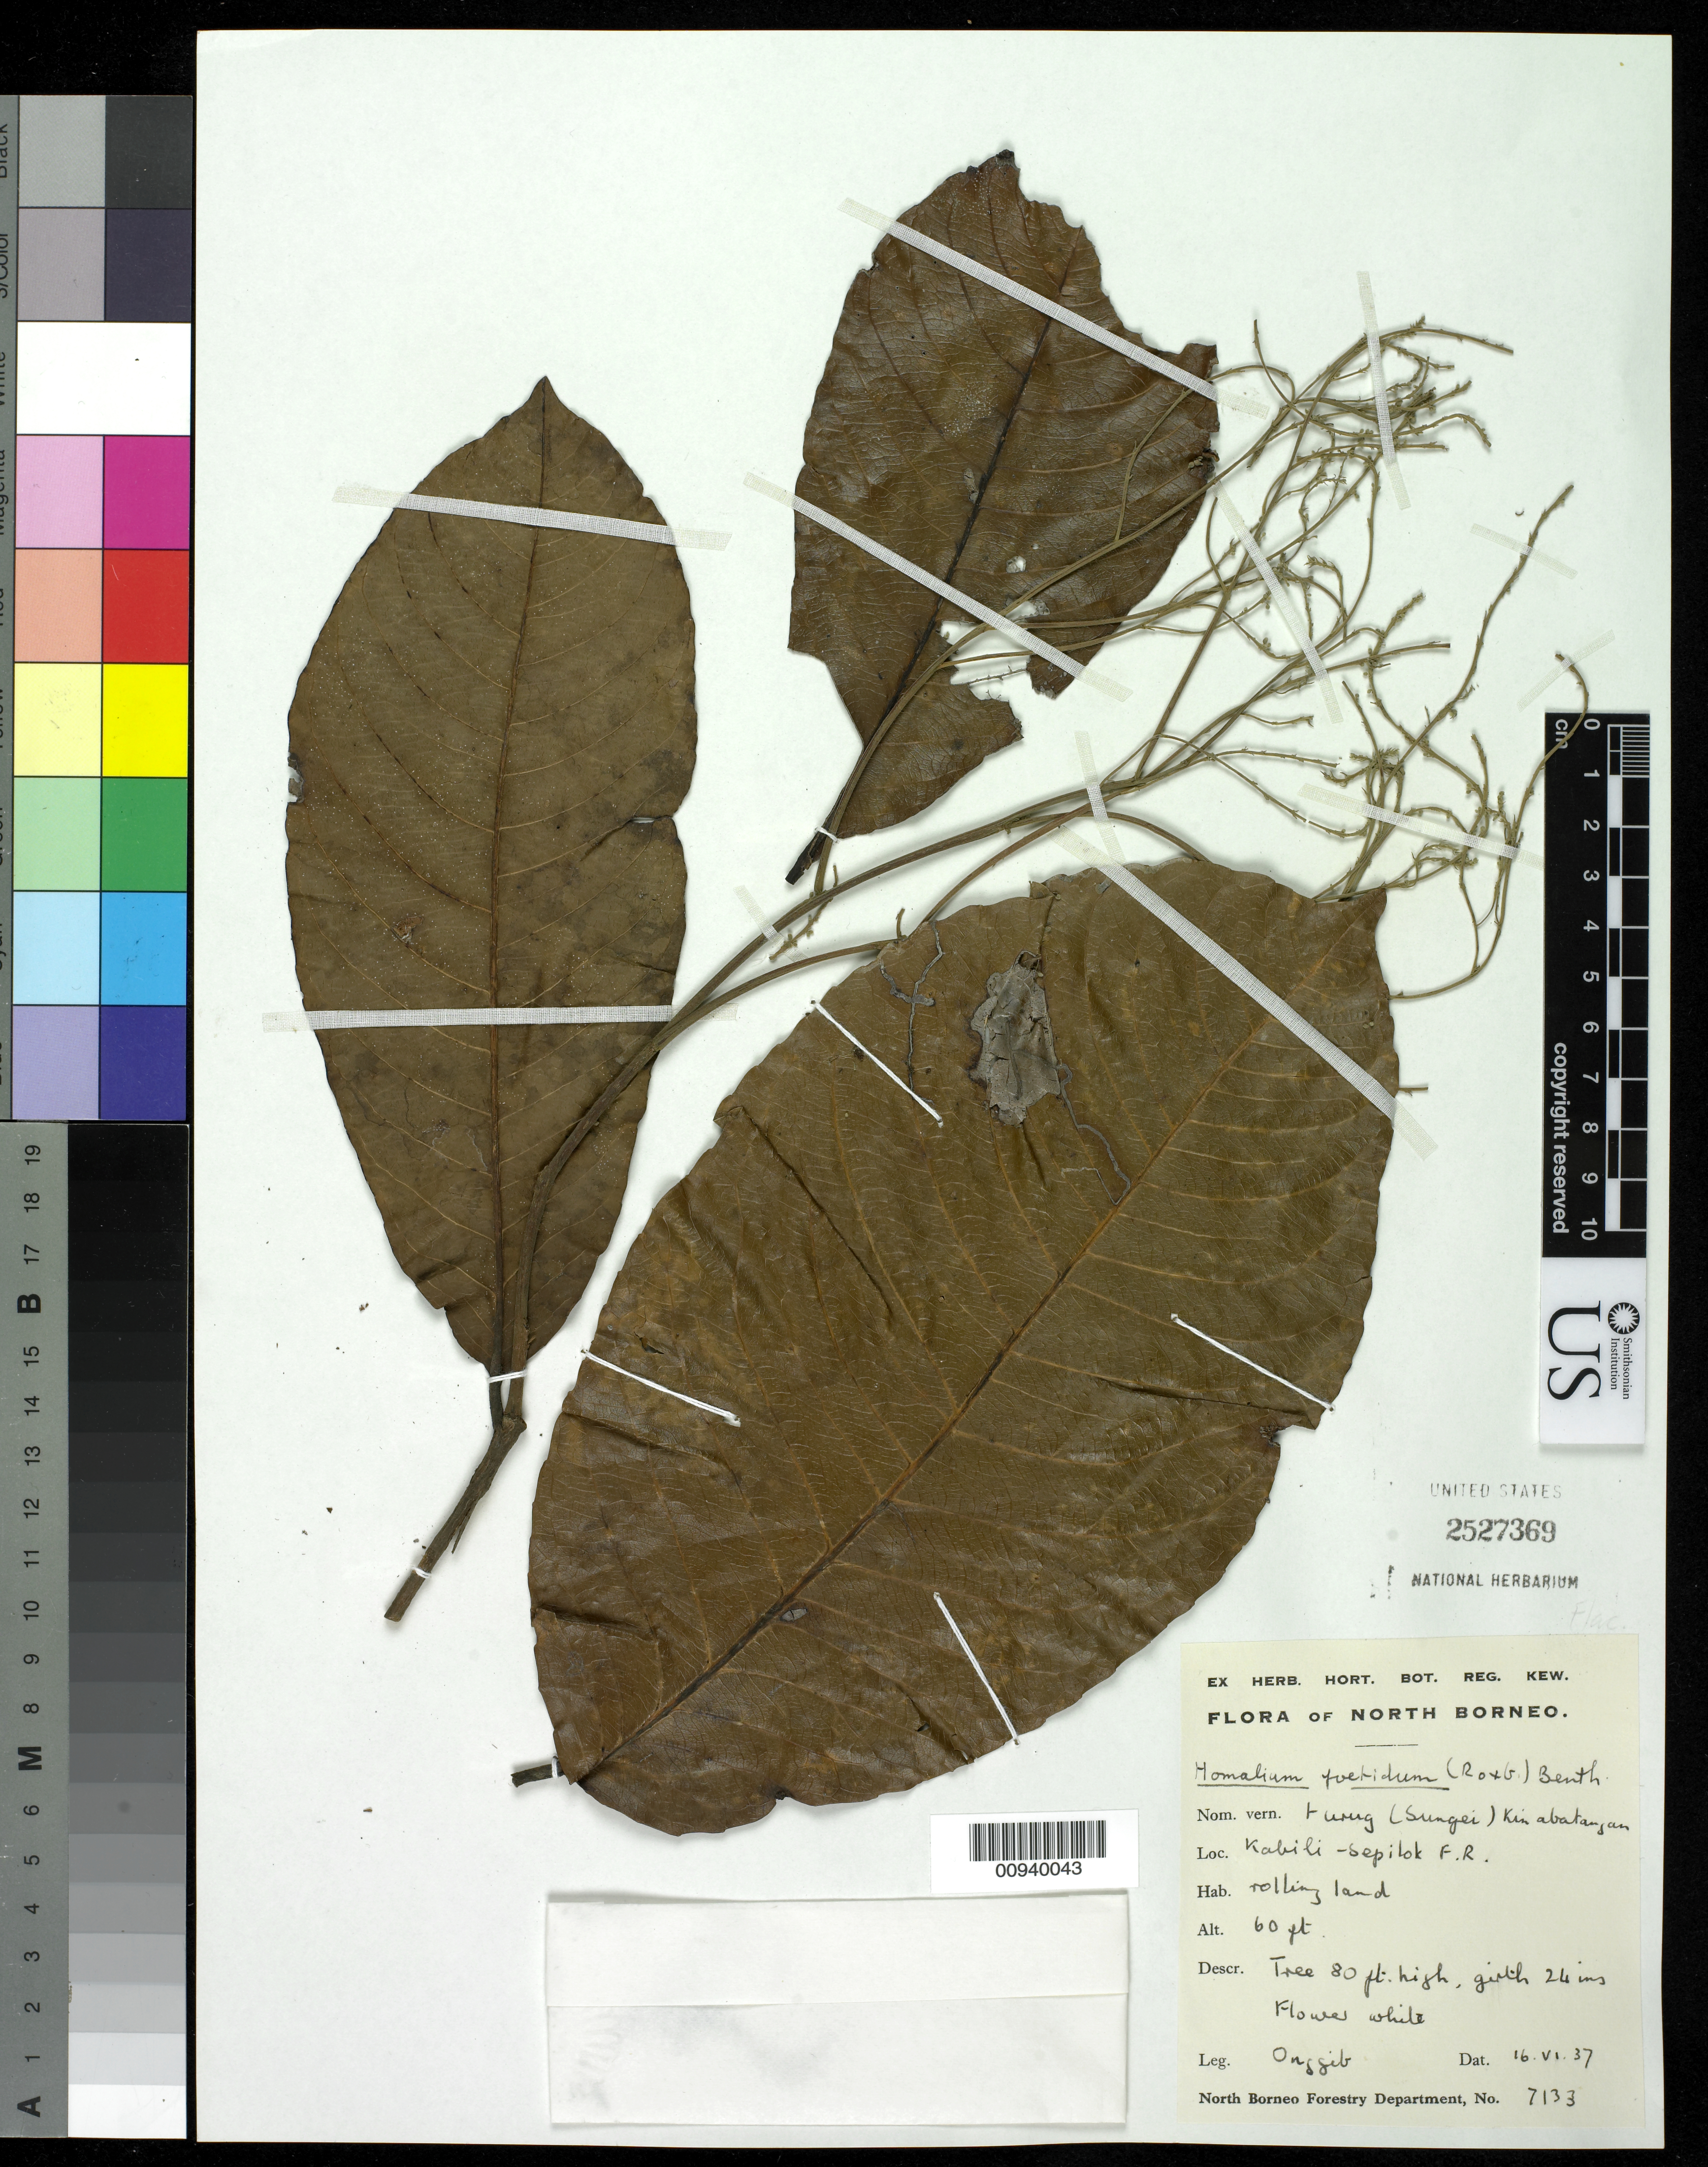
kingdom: Plantae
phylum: Tracheophyta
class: Magnoliopsida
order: Malpighiales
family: Salicaceae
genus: Homalium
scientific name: Homalium foetidum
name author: (Roxb.) Benth.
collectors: Onggib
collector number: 7133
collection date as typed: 16 Jun 1937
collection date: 1937-06-16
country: Malaysia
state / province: Sabah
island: Borneo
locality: Kabili-Sepiloc Forest Reserve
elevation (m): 18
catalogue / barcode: US 2527369